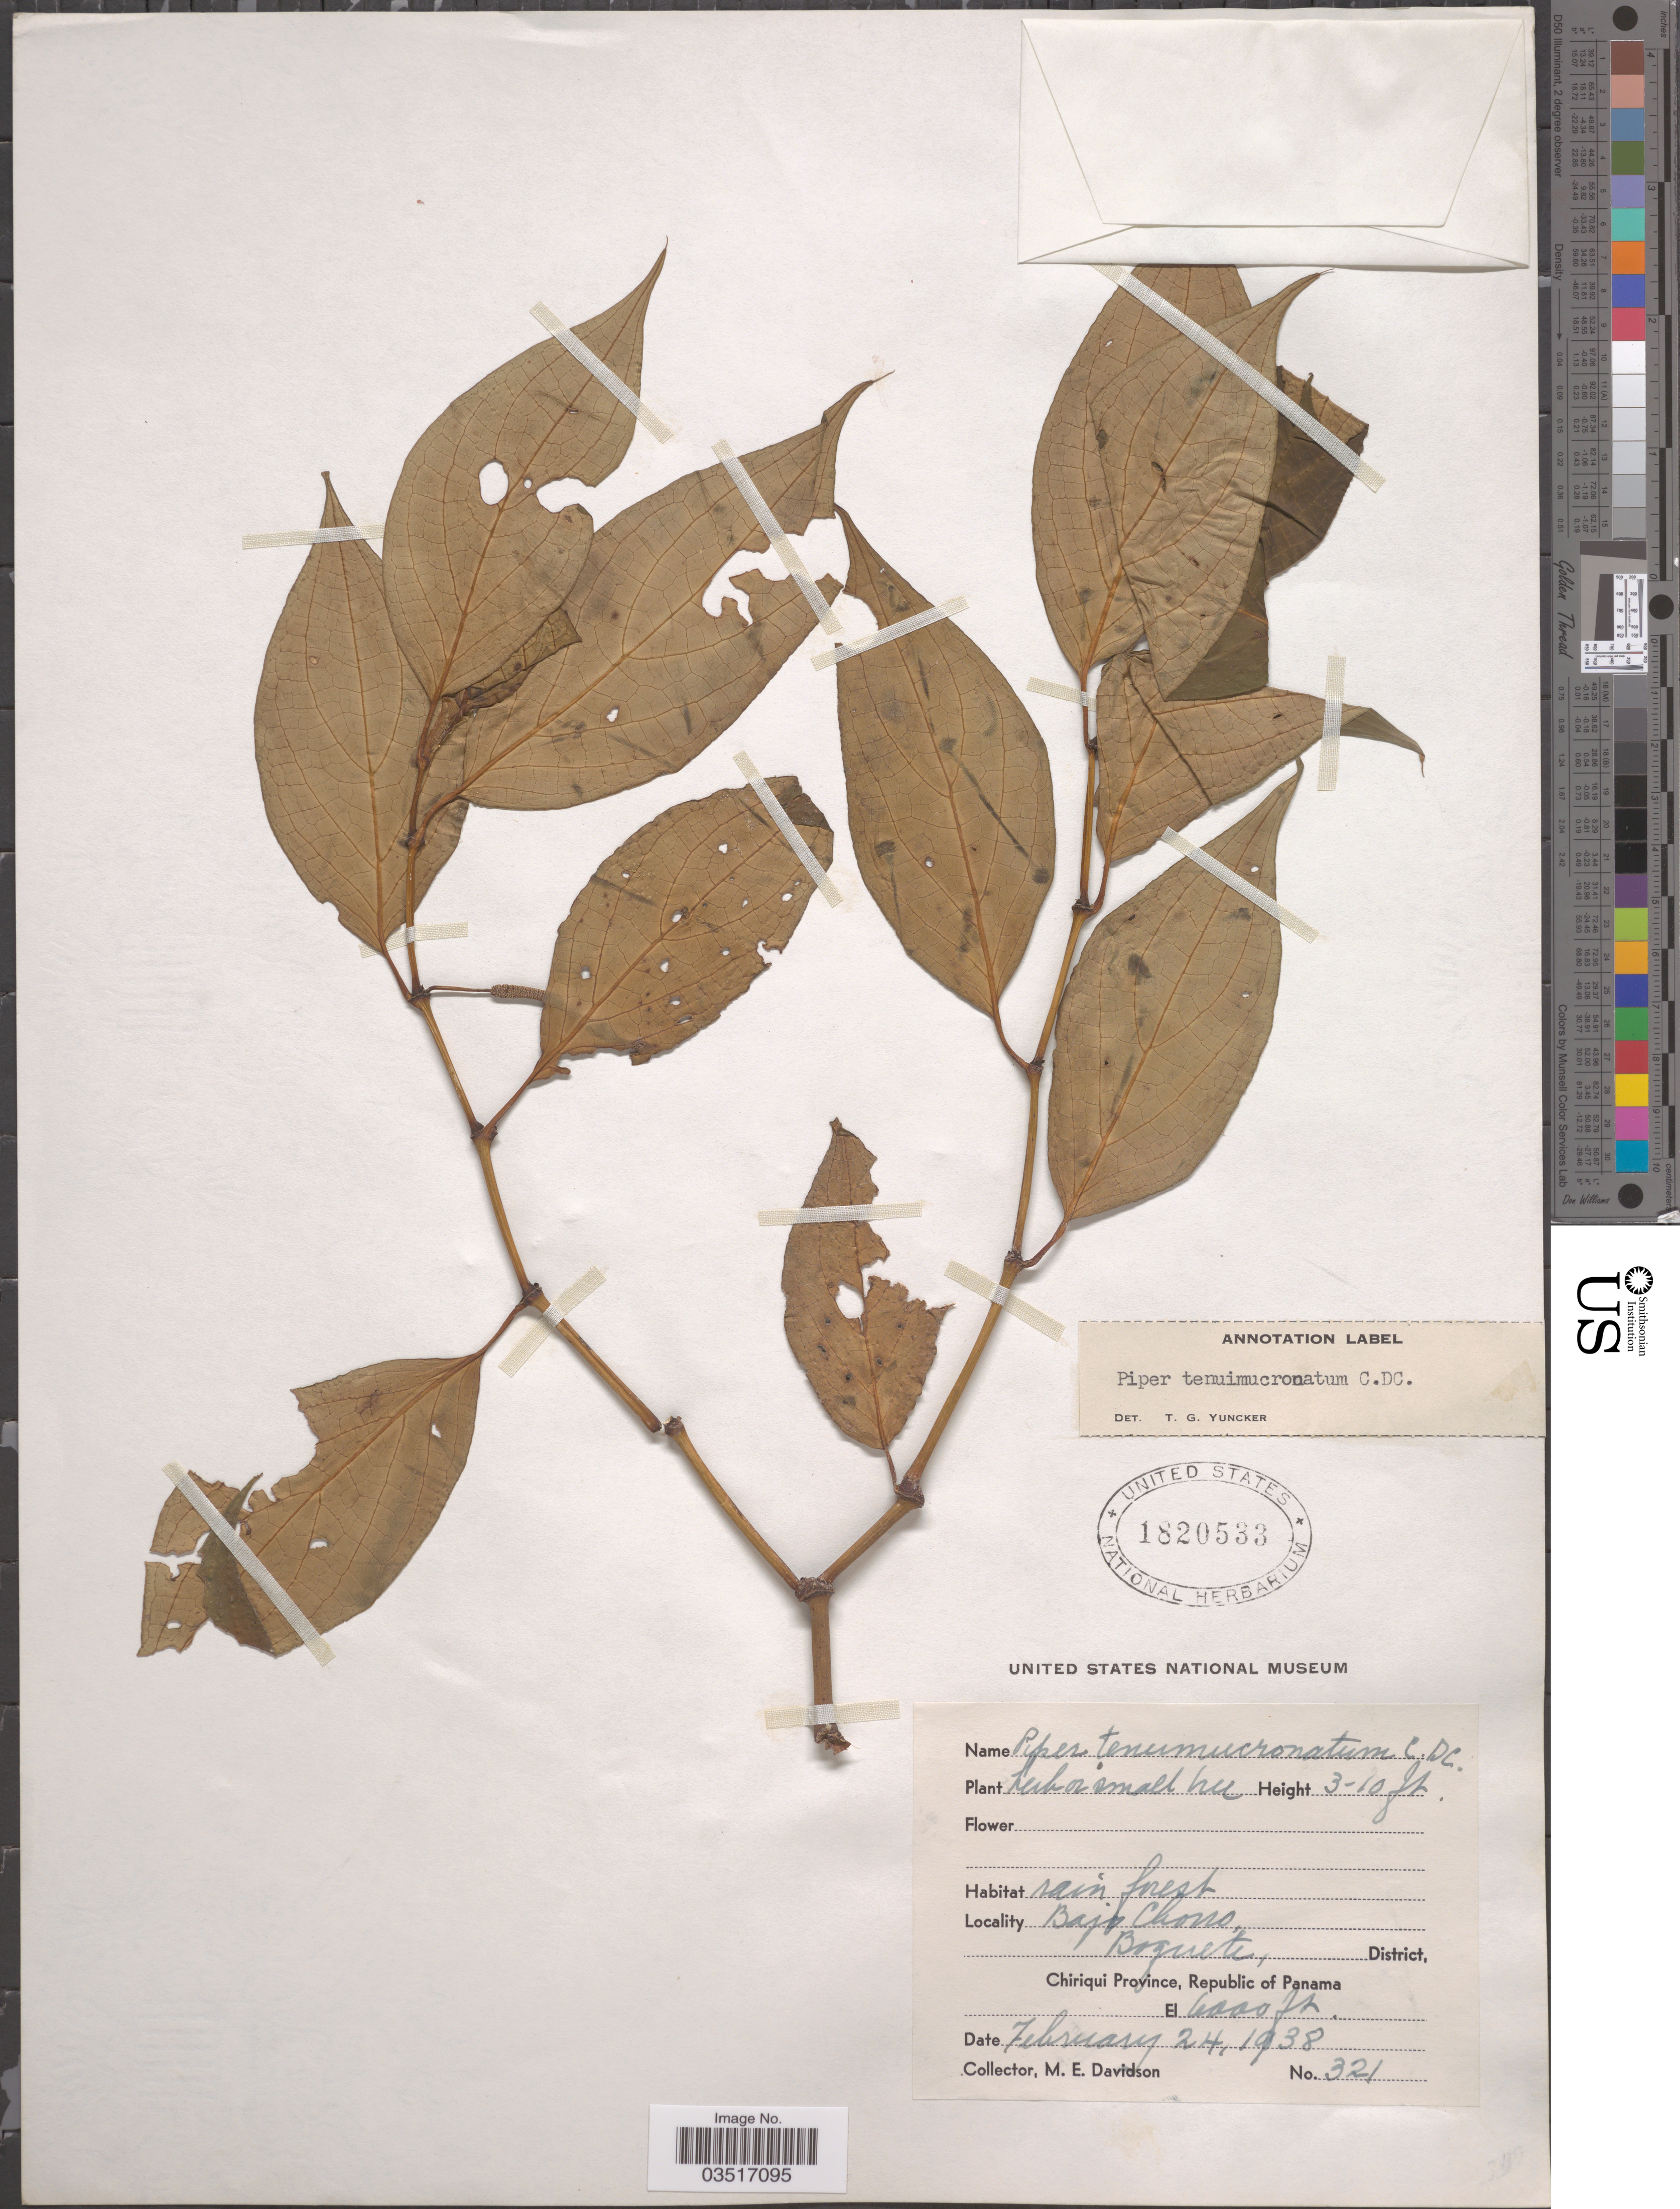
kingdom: Plantae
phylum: Tracheophyta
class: Magnoliopsida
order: Piperales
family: Piperaceae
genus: Piper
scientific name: Piper tenuimucronatum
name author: C. DC.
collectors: M. E. Davidson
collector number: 321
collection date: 1938-02-24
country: Panama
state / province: Chiriqui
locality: Bajo Chorro. Boquete, District.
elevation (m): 1829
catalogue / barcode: US 1820533